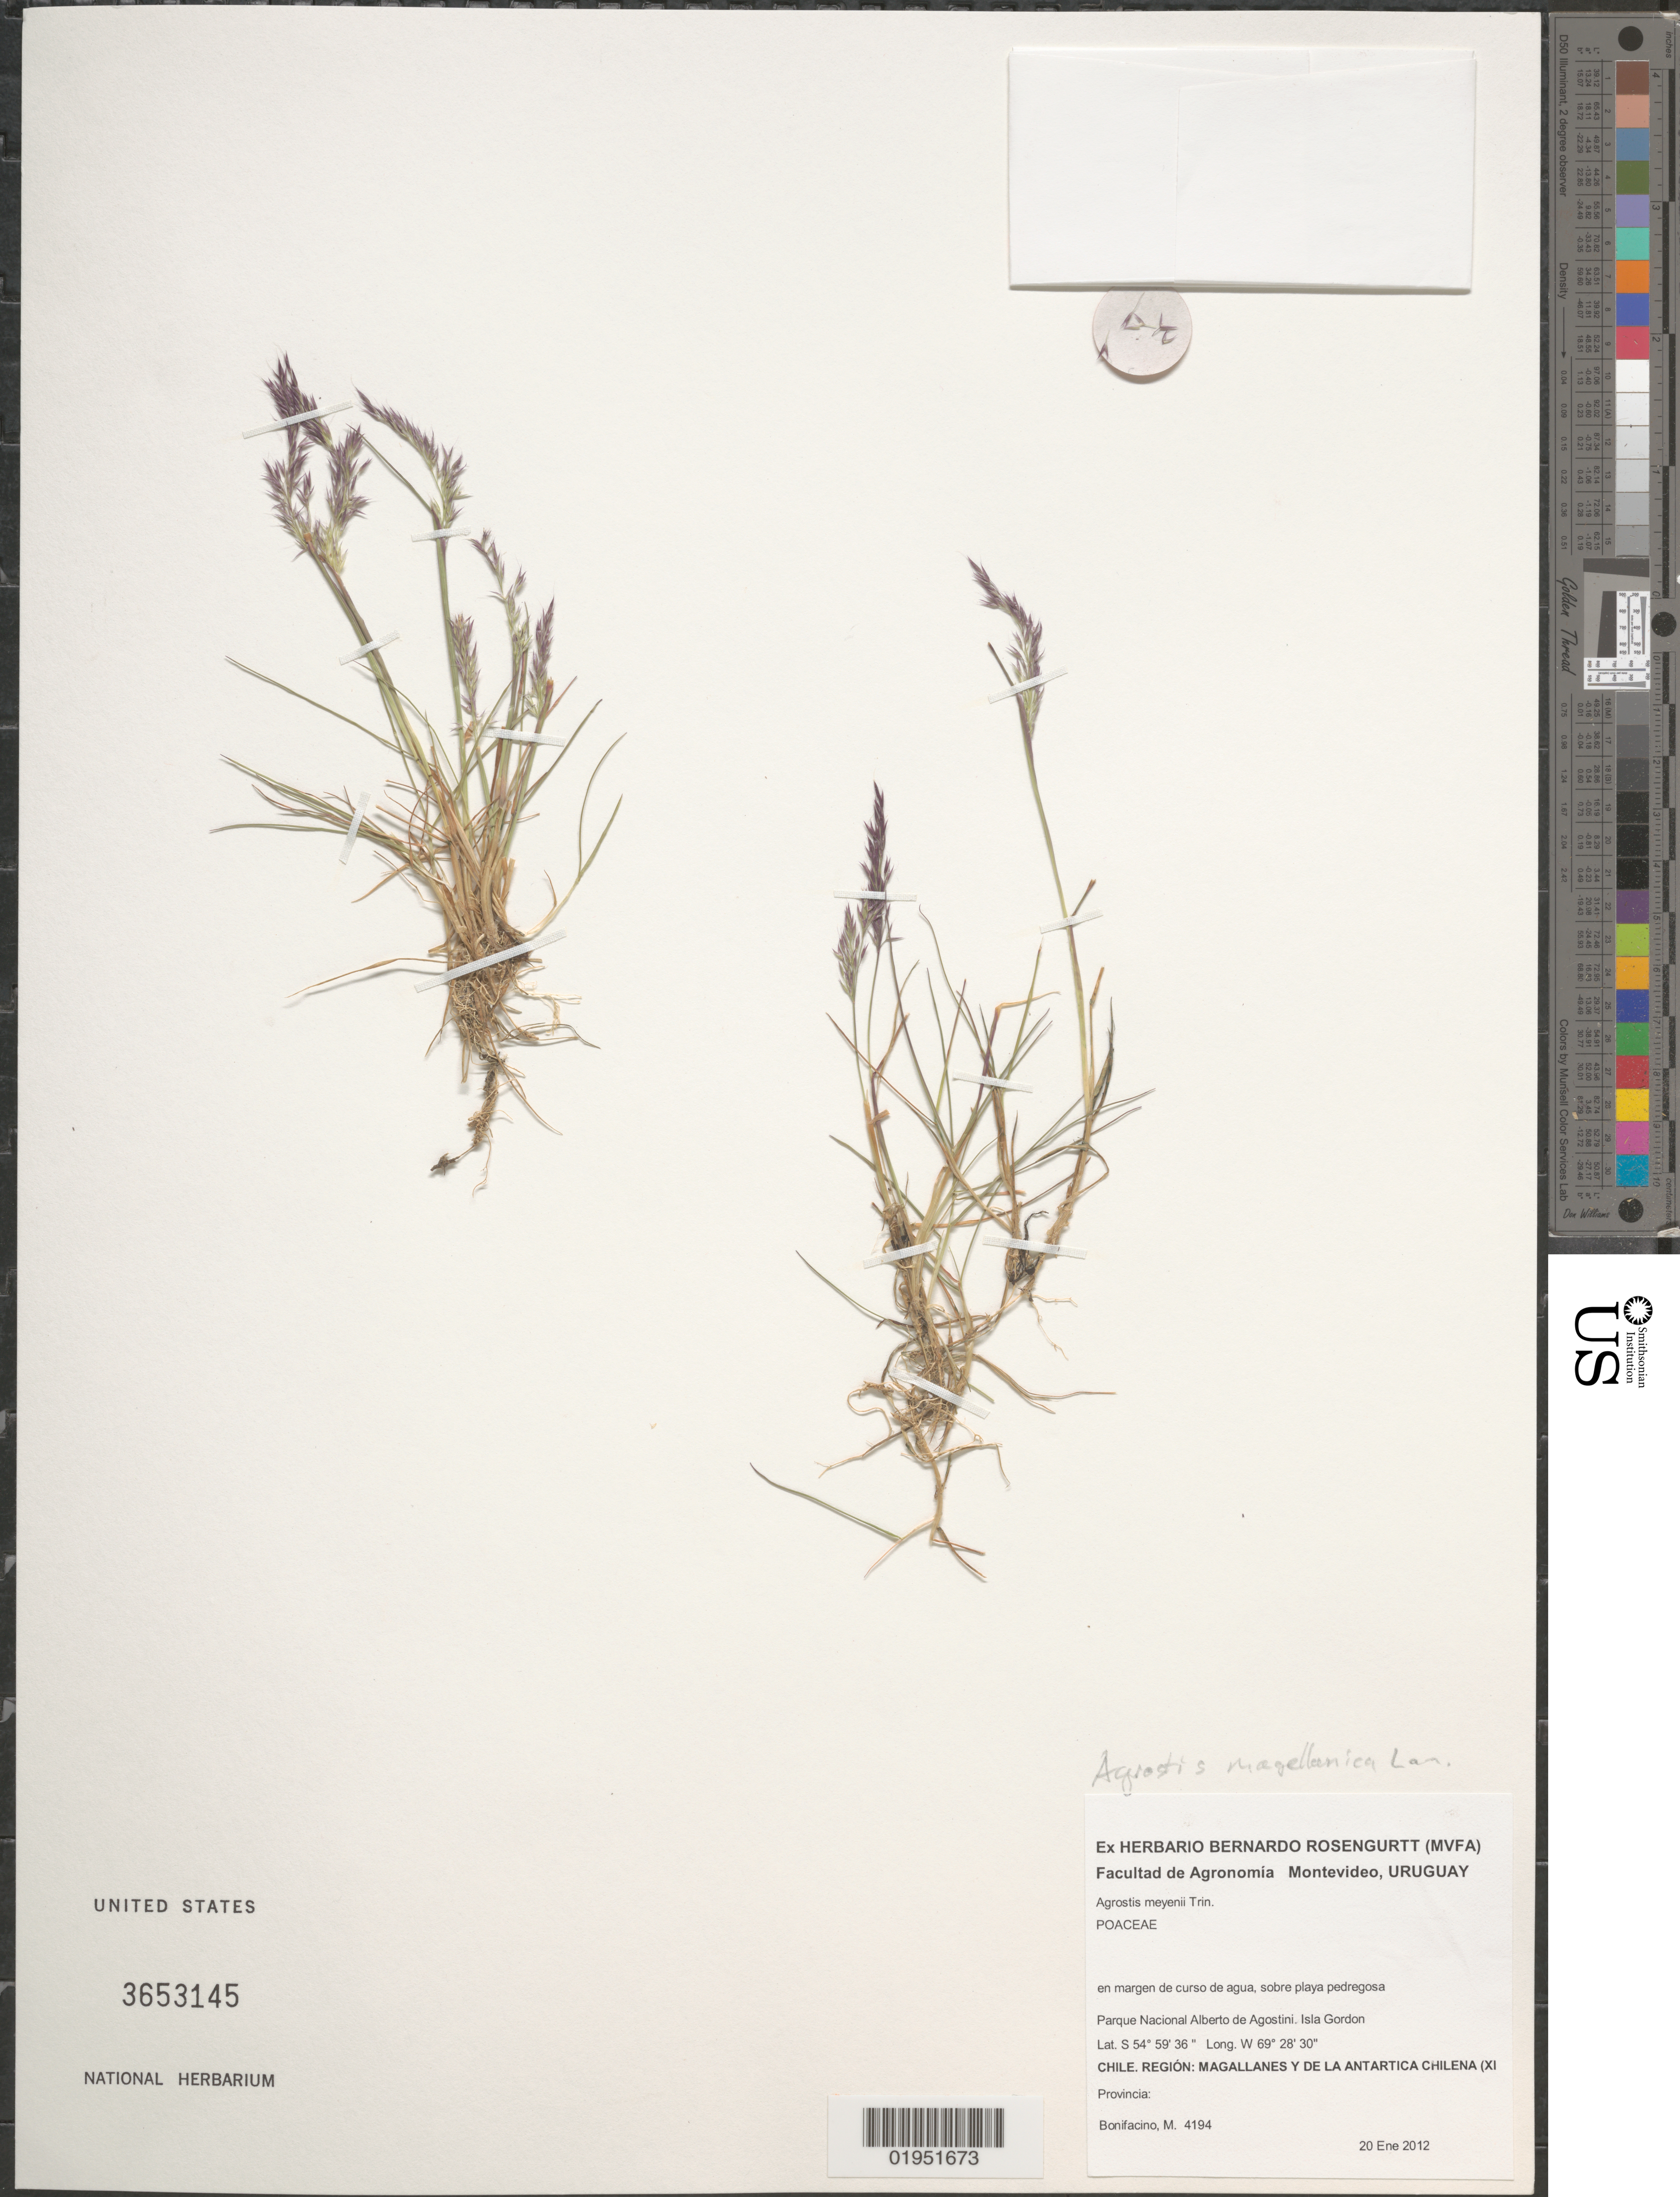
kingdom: Plantae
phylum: Tracheophyta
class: Liliopsida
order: Poales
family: Poaceae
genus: Agrostis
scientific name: Agrostis magellanica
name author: Lam.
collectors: M. Bonifacino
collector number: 4194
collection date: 2012-01-20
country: Chile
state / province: Magallanes y de la Antártica Chilena (XII)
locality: Parque Nacional Alberto de Agostini. Isla Gordon.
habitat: en margen de curso de agua, sobre playa pedregosa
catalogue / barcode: US 3653145